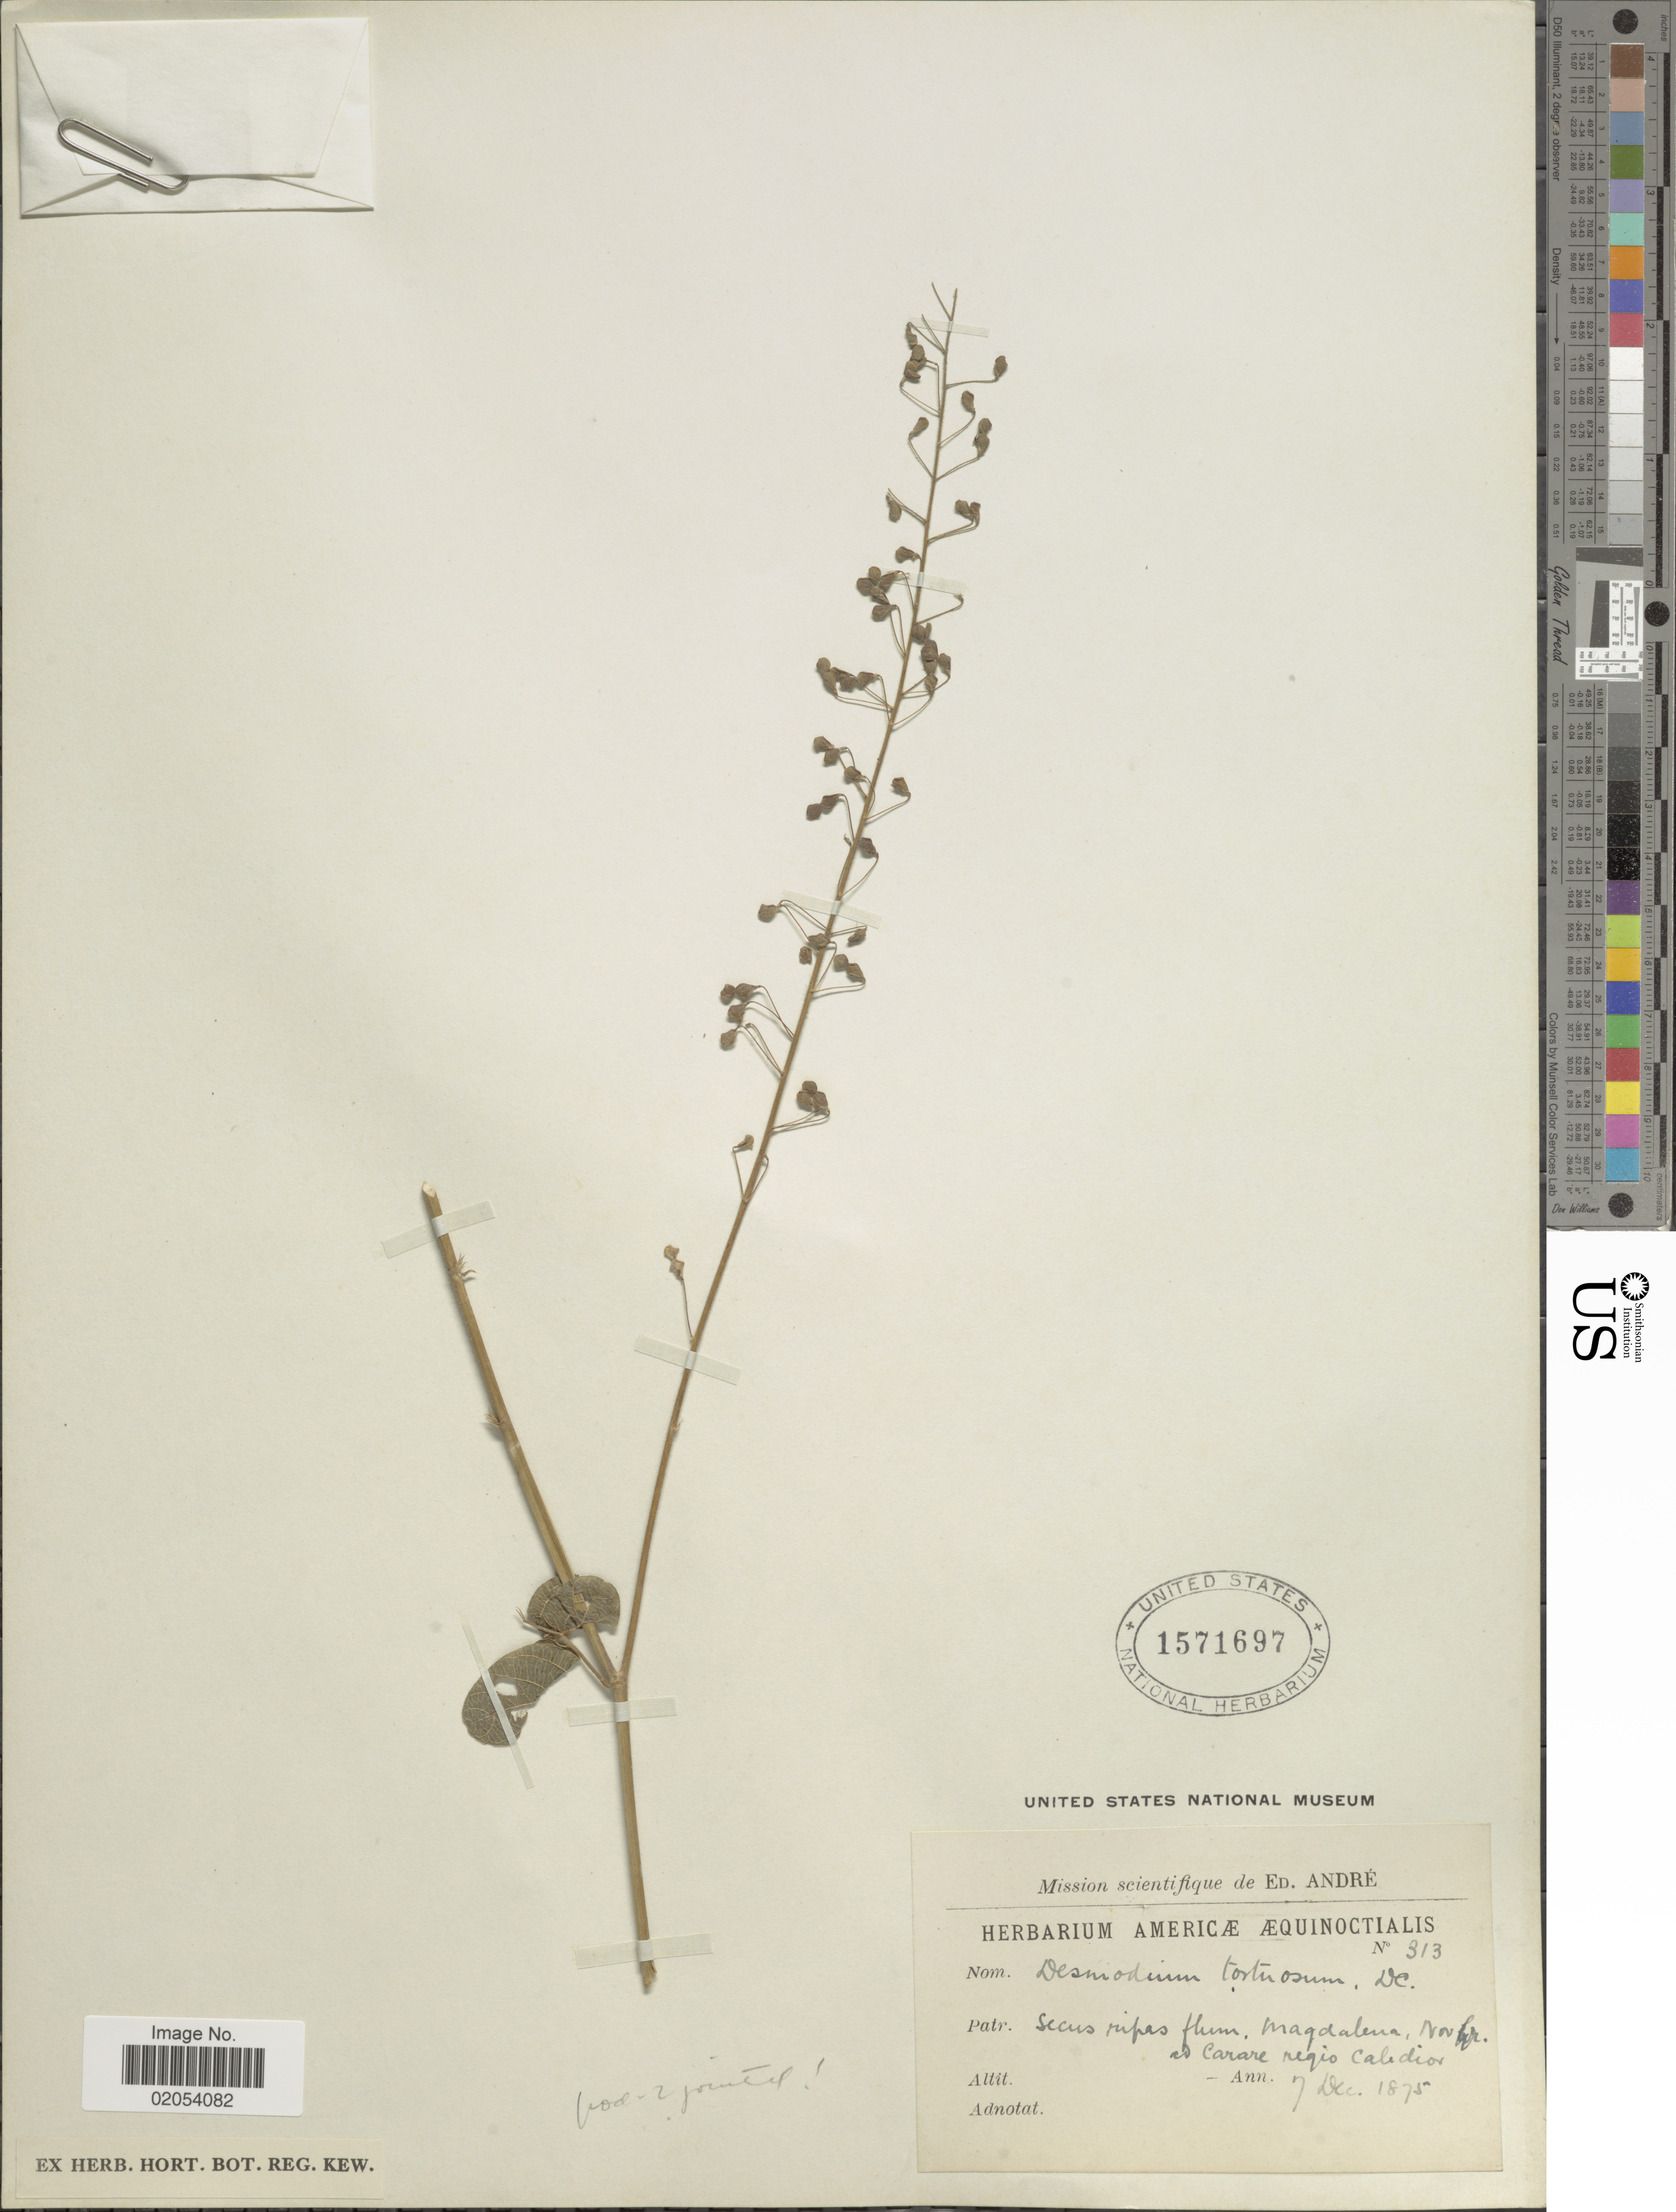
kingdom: Plantae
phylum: Tracheophyta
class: Magnoliopsida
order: Fabales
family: Fabaceae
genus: Desmodium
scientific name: Desmodium tortuosum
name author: (Sw.) DC.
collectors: É. F. André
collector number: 313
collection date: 1875-12-07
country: Colombia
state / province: Magdalena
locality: Ad Carare regio Caledios [interpreted]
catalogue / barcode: US 1571697